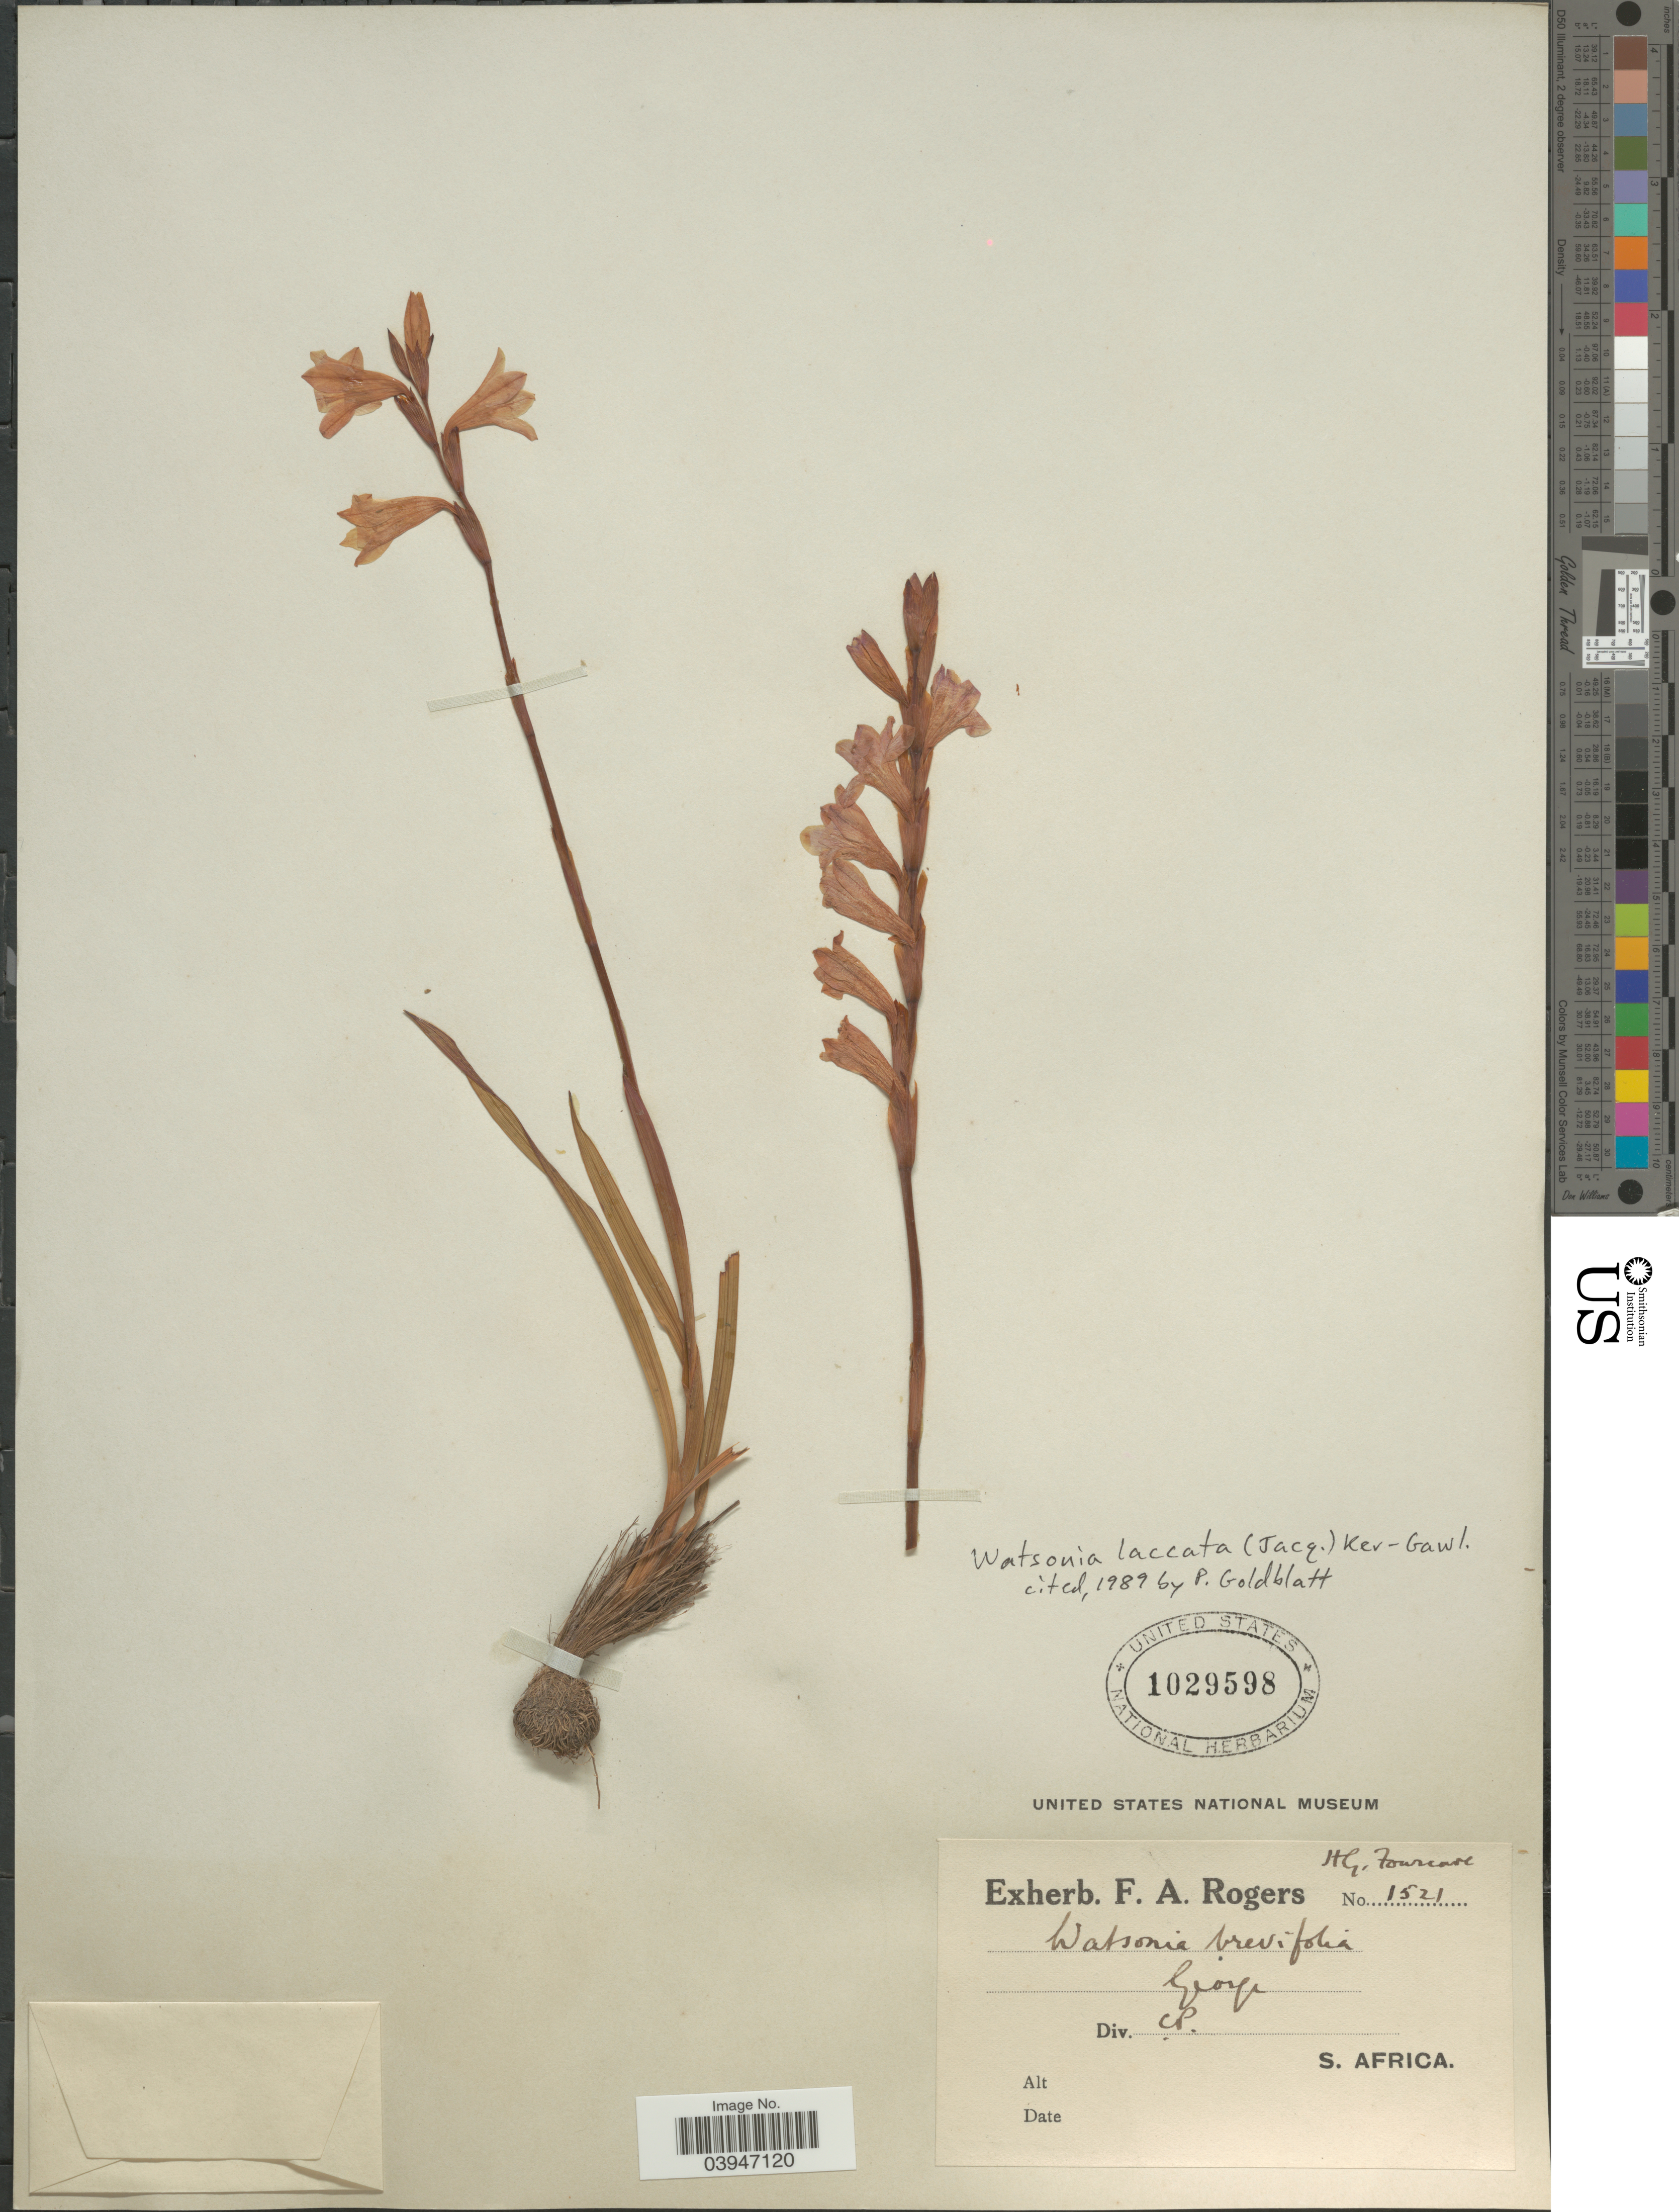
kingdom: Plantae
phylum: Tracheophyta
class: Liliopsida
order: Asparagales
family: Iridaceae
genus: Watsonia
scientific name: Watsonia laccata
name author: (Jacq.) Ker Gawl.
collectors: H. G. Fourcade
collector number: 1521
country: South Africa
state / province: Western Cape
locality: Div. C.P. S. Africa. George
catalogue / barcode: US 1029598